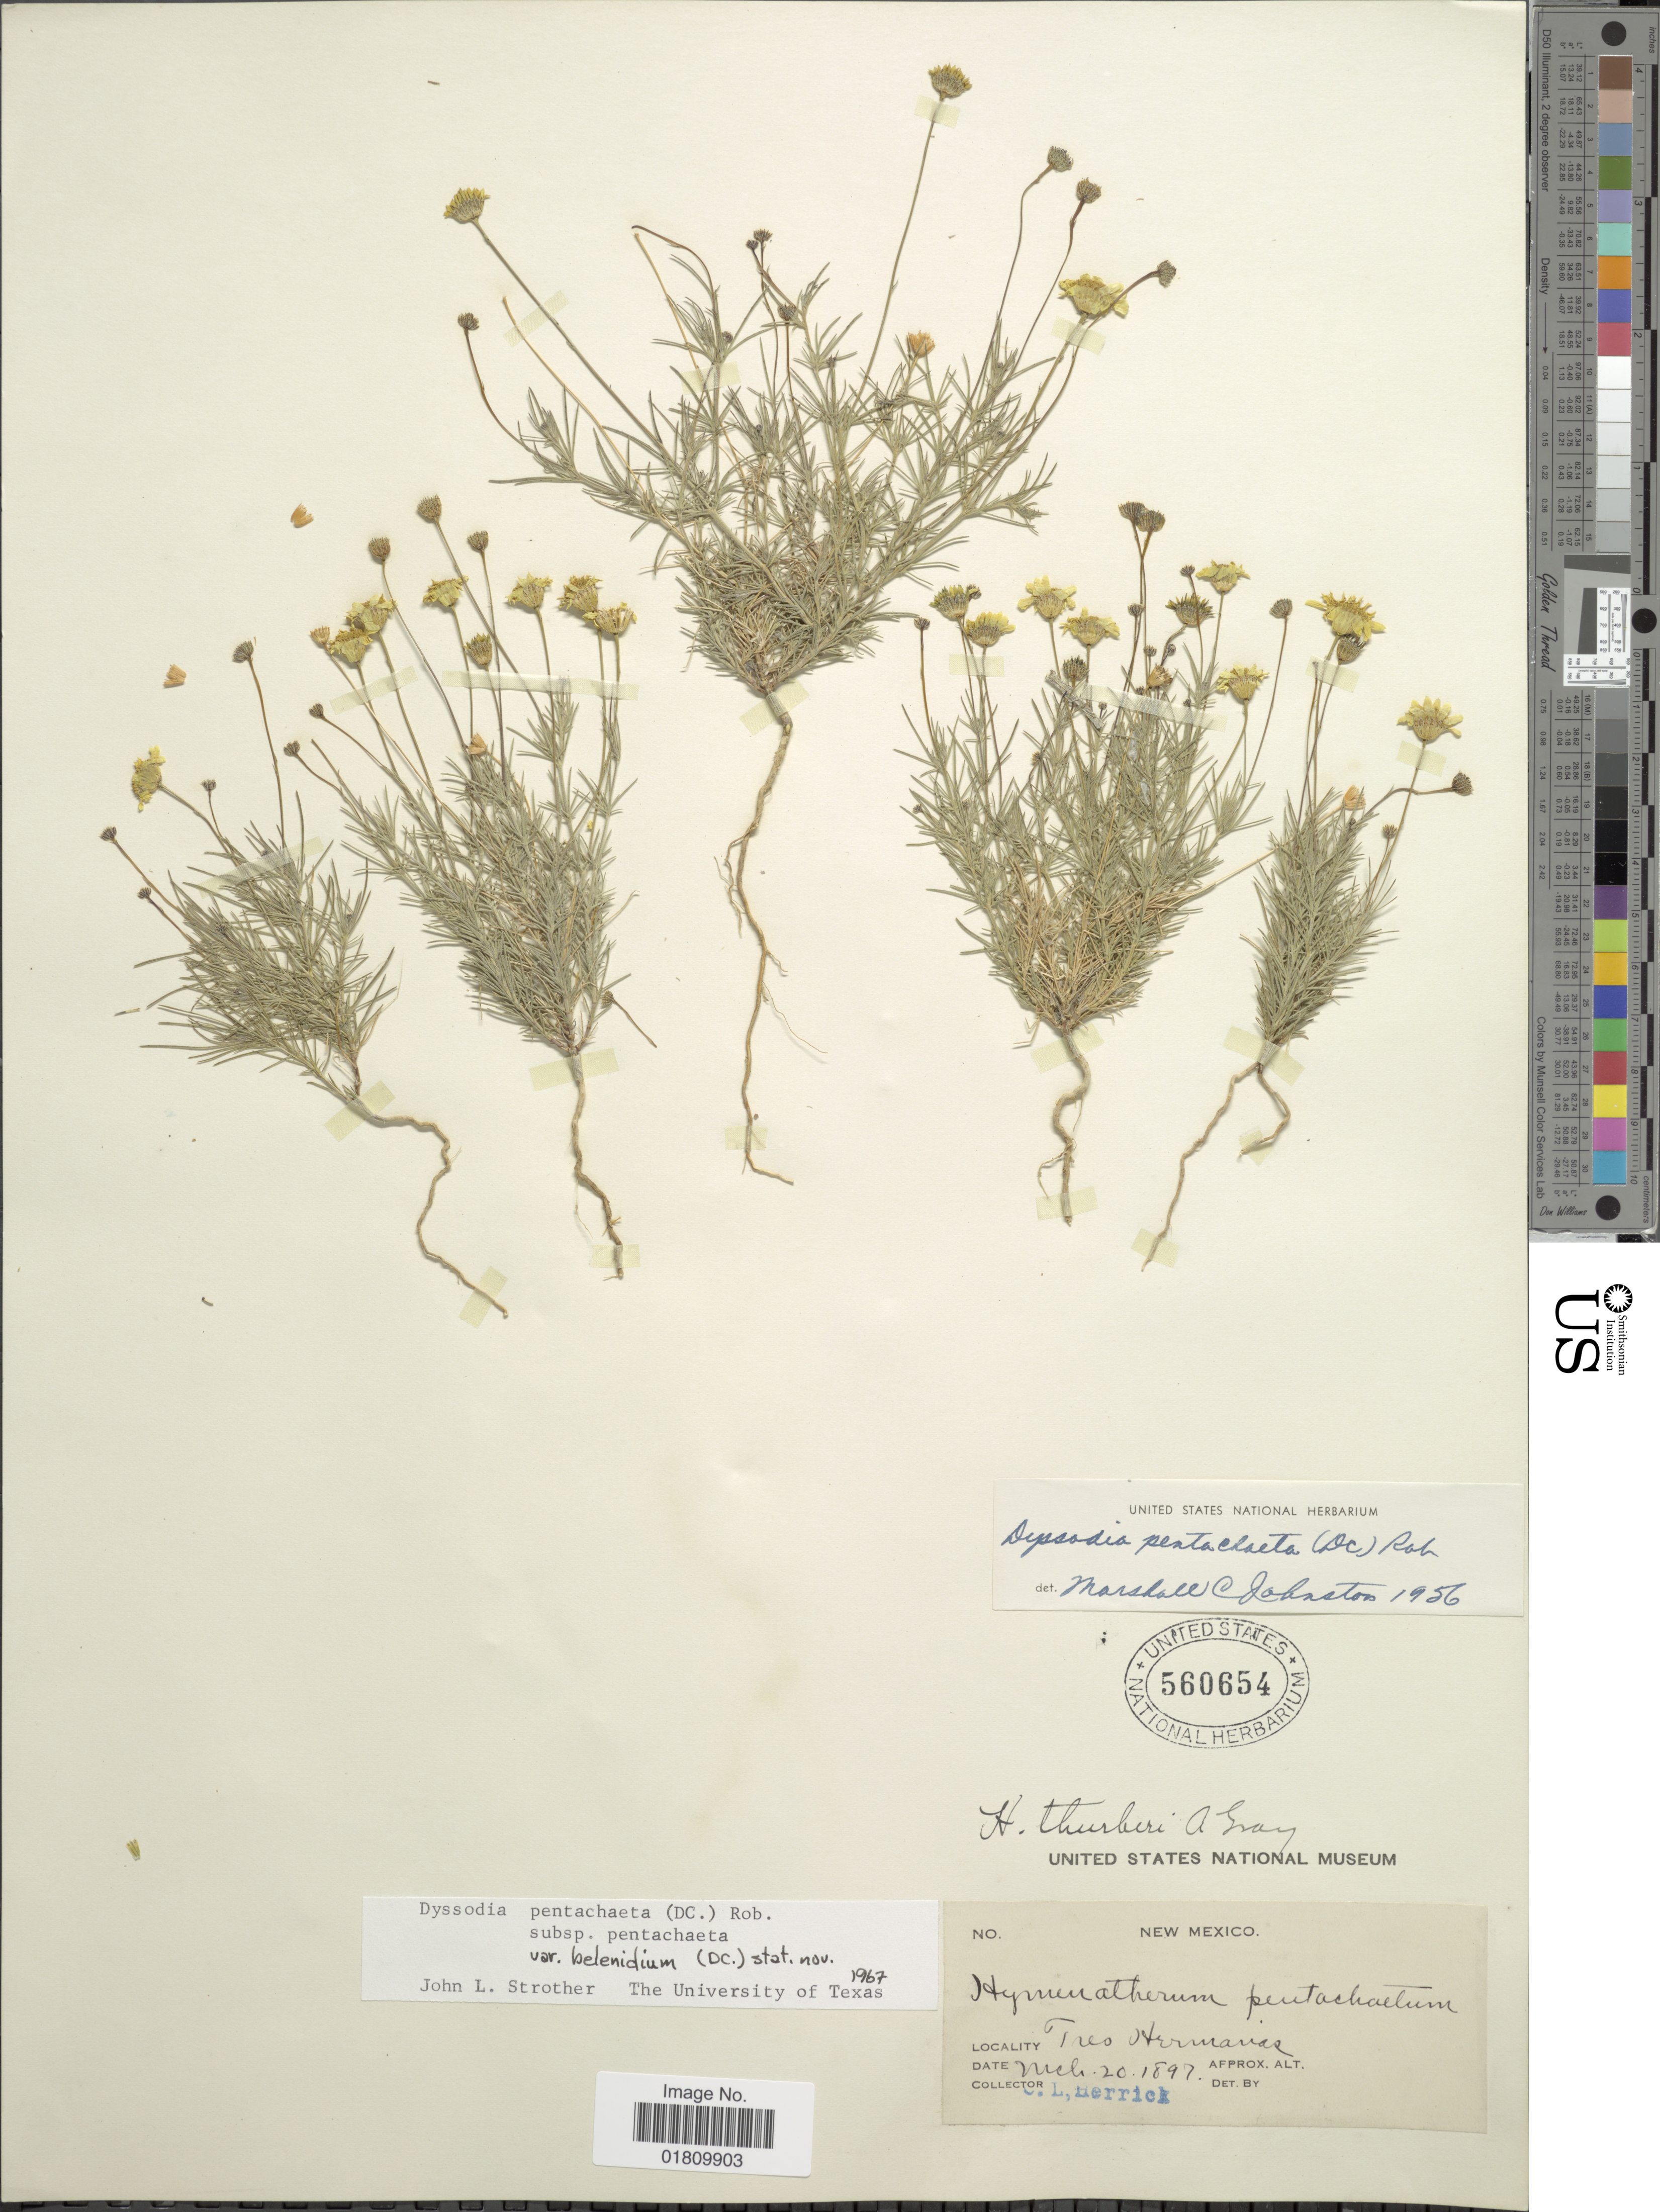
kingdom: Plantae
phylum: Tracheophyta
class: Magnoliopsida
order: Asterales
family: Asteraceae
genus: Thymophylla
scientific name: Thymophylla pentachaeta var. belenidium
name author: (DC.) Strother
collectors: C. Herrick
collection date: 1897-03-20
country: United States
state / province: New Mexico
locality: Tres Hermanas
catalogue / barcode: US 560654